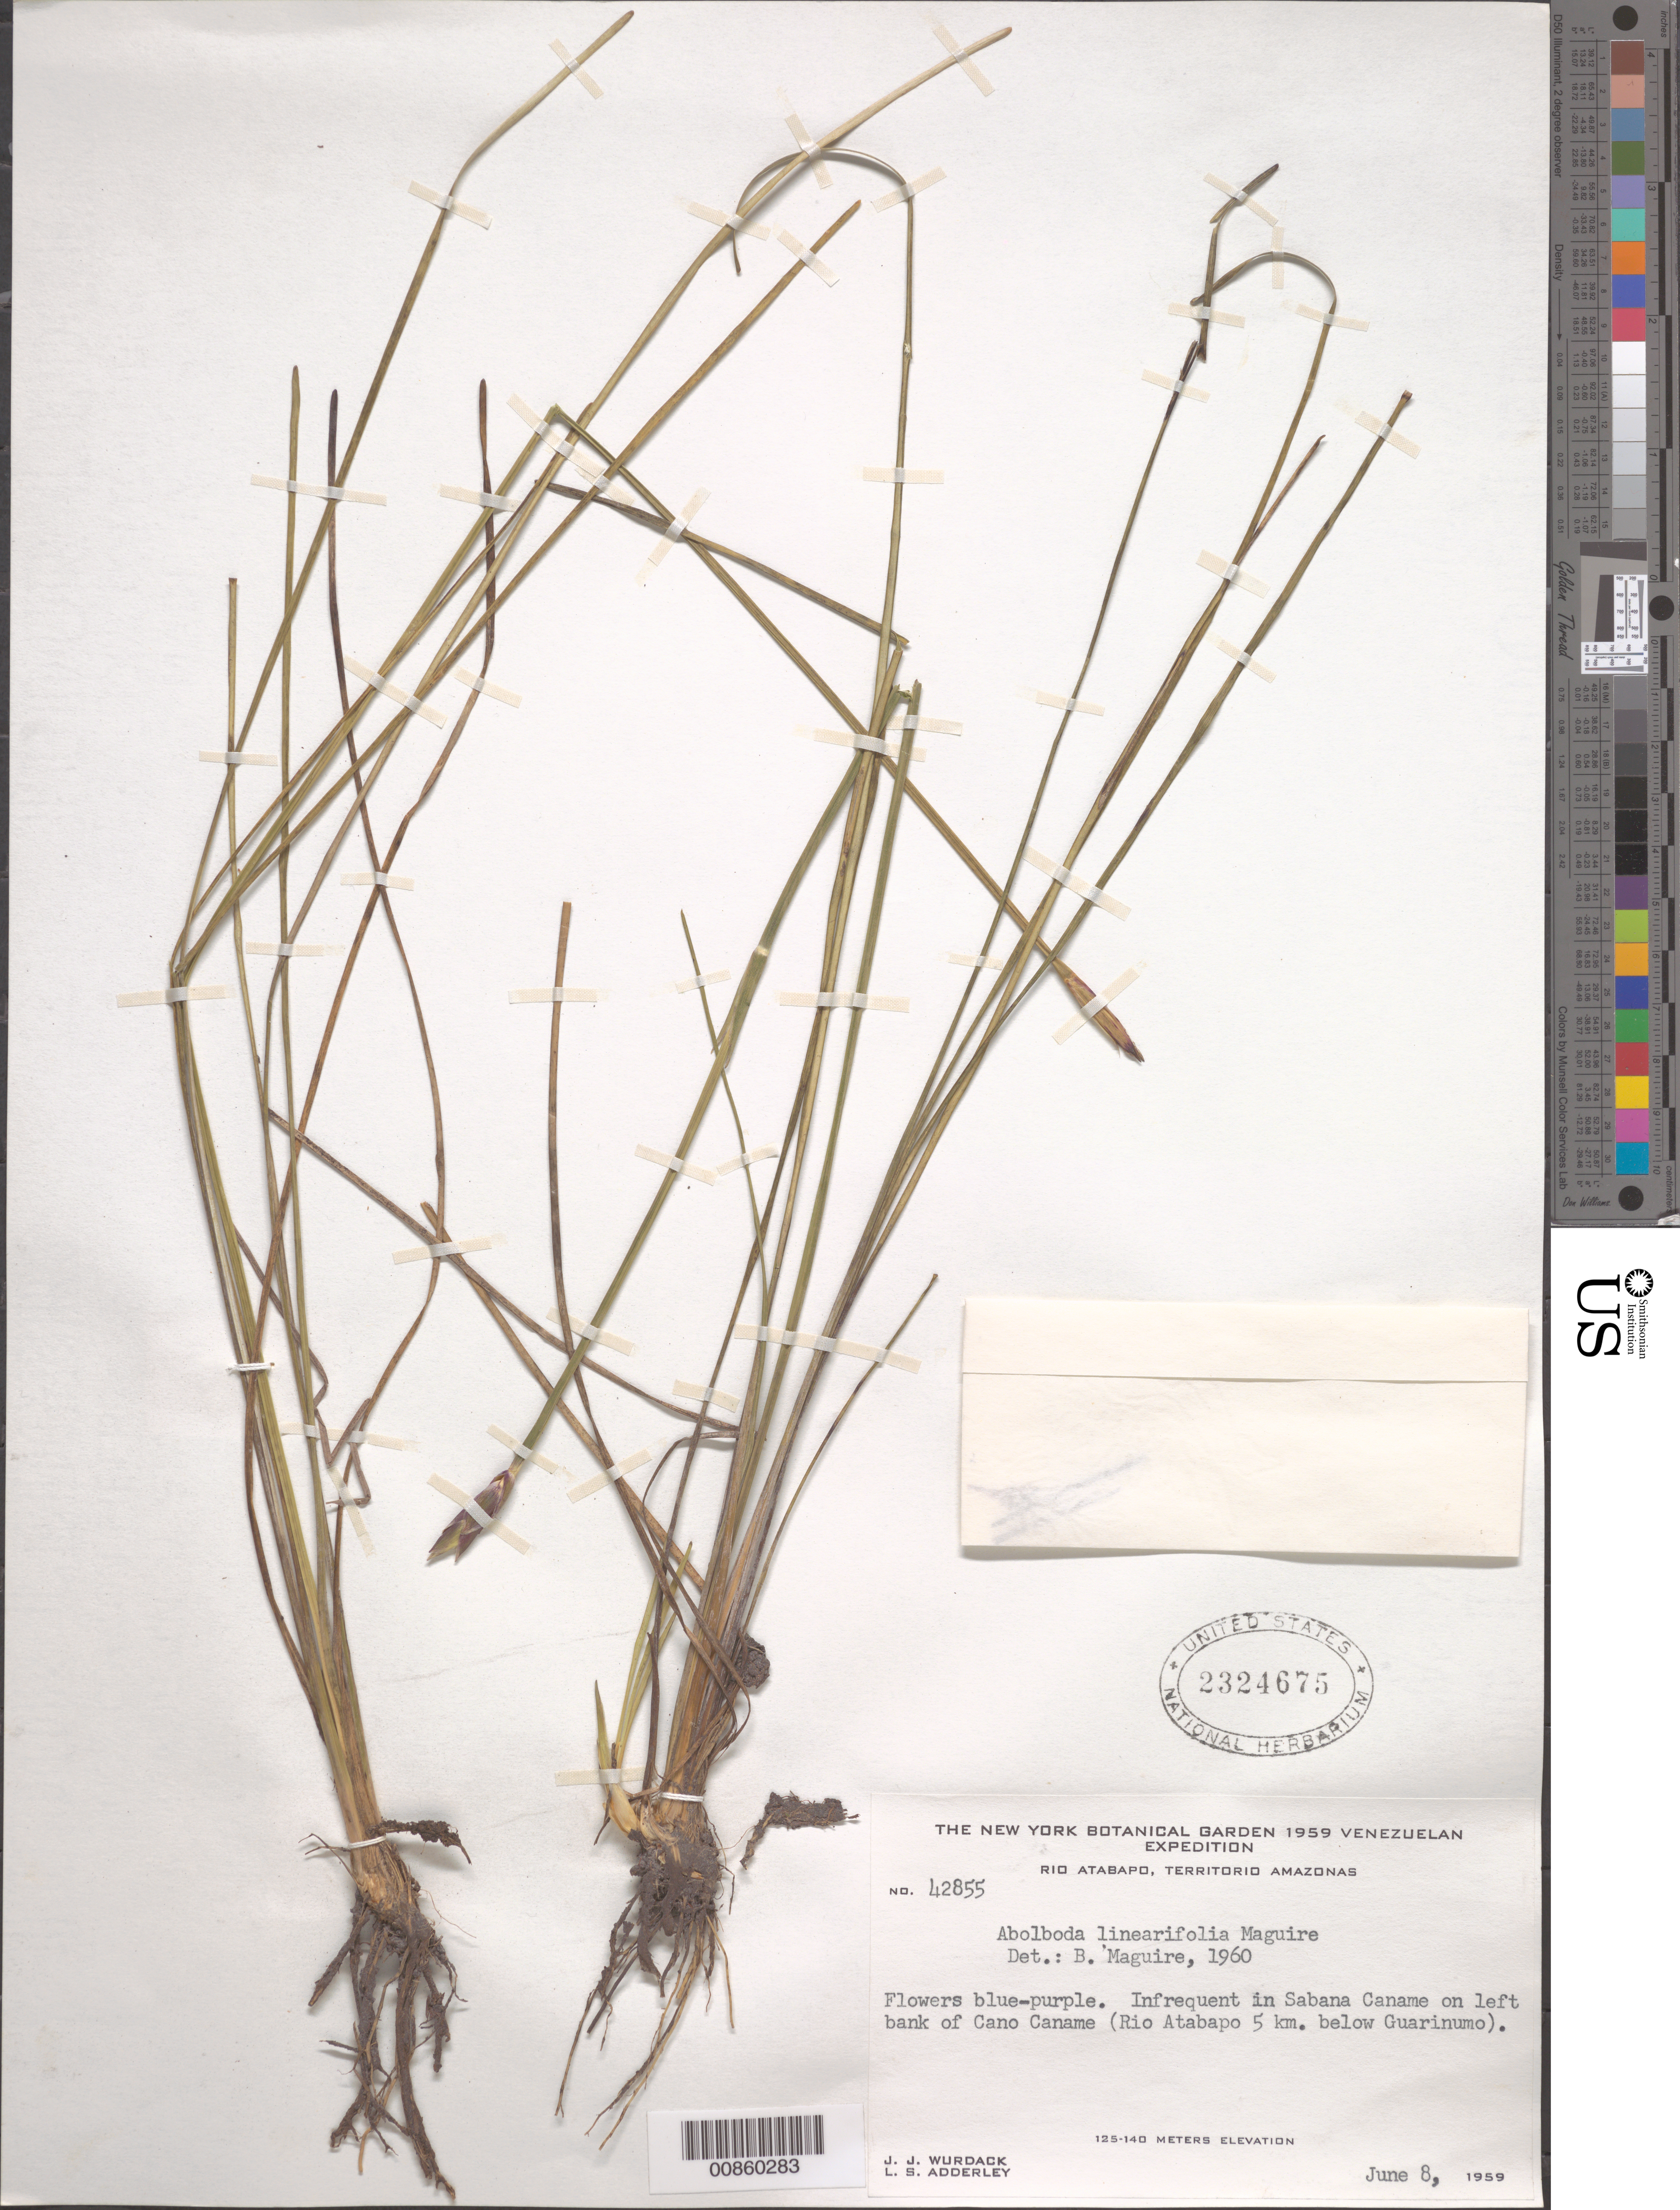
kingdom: Plantae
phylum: Tracheophyta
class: Liliopsida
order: Poales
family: Xyridaceae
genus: Abolboda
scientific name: Abolboda linearifolia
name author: Maguire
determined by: Maguire, Bassett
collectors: J. J. Wurdack & L. S. Adderley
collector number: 42855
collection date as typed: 8-Jun-59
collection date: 1959-06-08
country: Venezuela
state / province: Amazonas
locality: Río Atabapo, Sabana Caname on left bank of Caño Caname; 5 km below Guarinumo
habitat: Savanna; bank of caño.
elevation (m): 125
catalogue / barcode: US 2324675